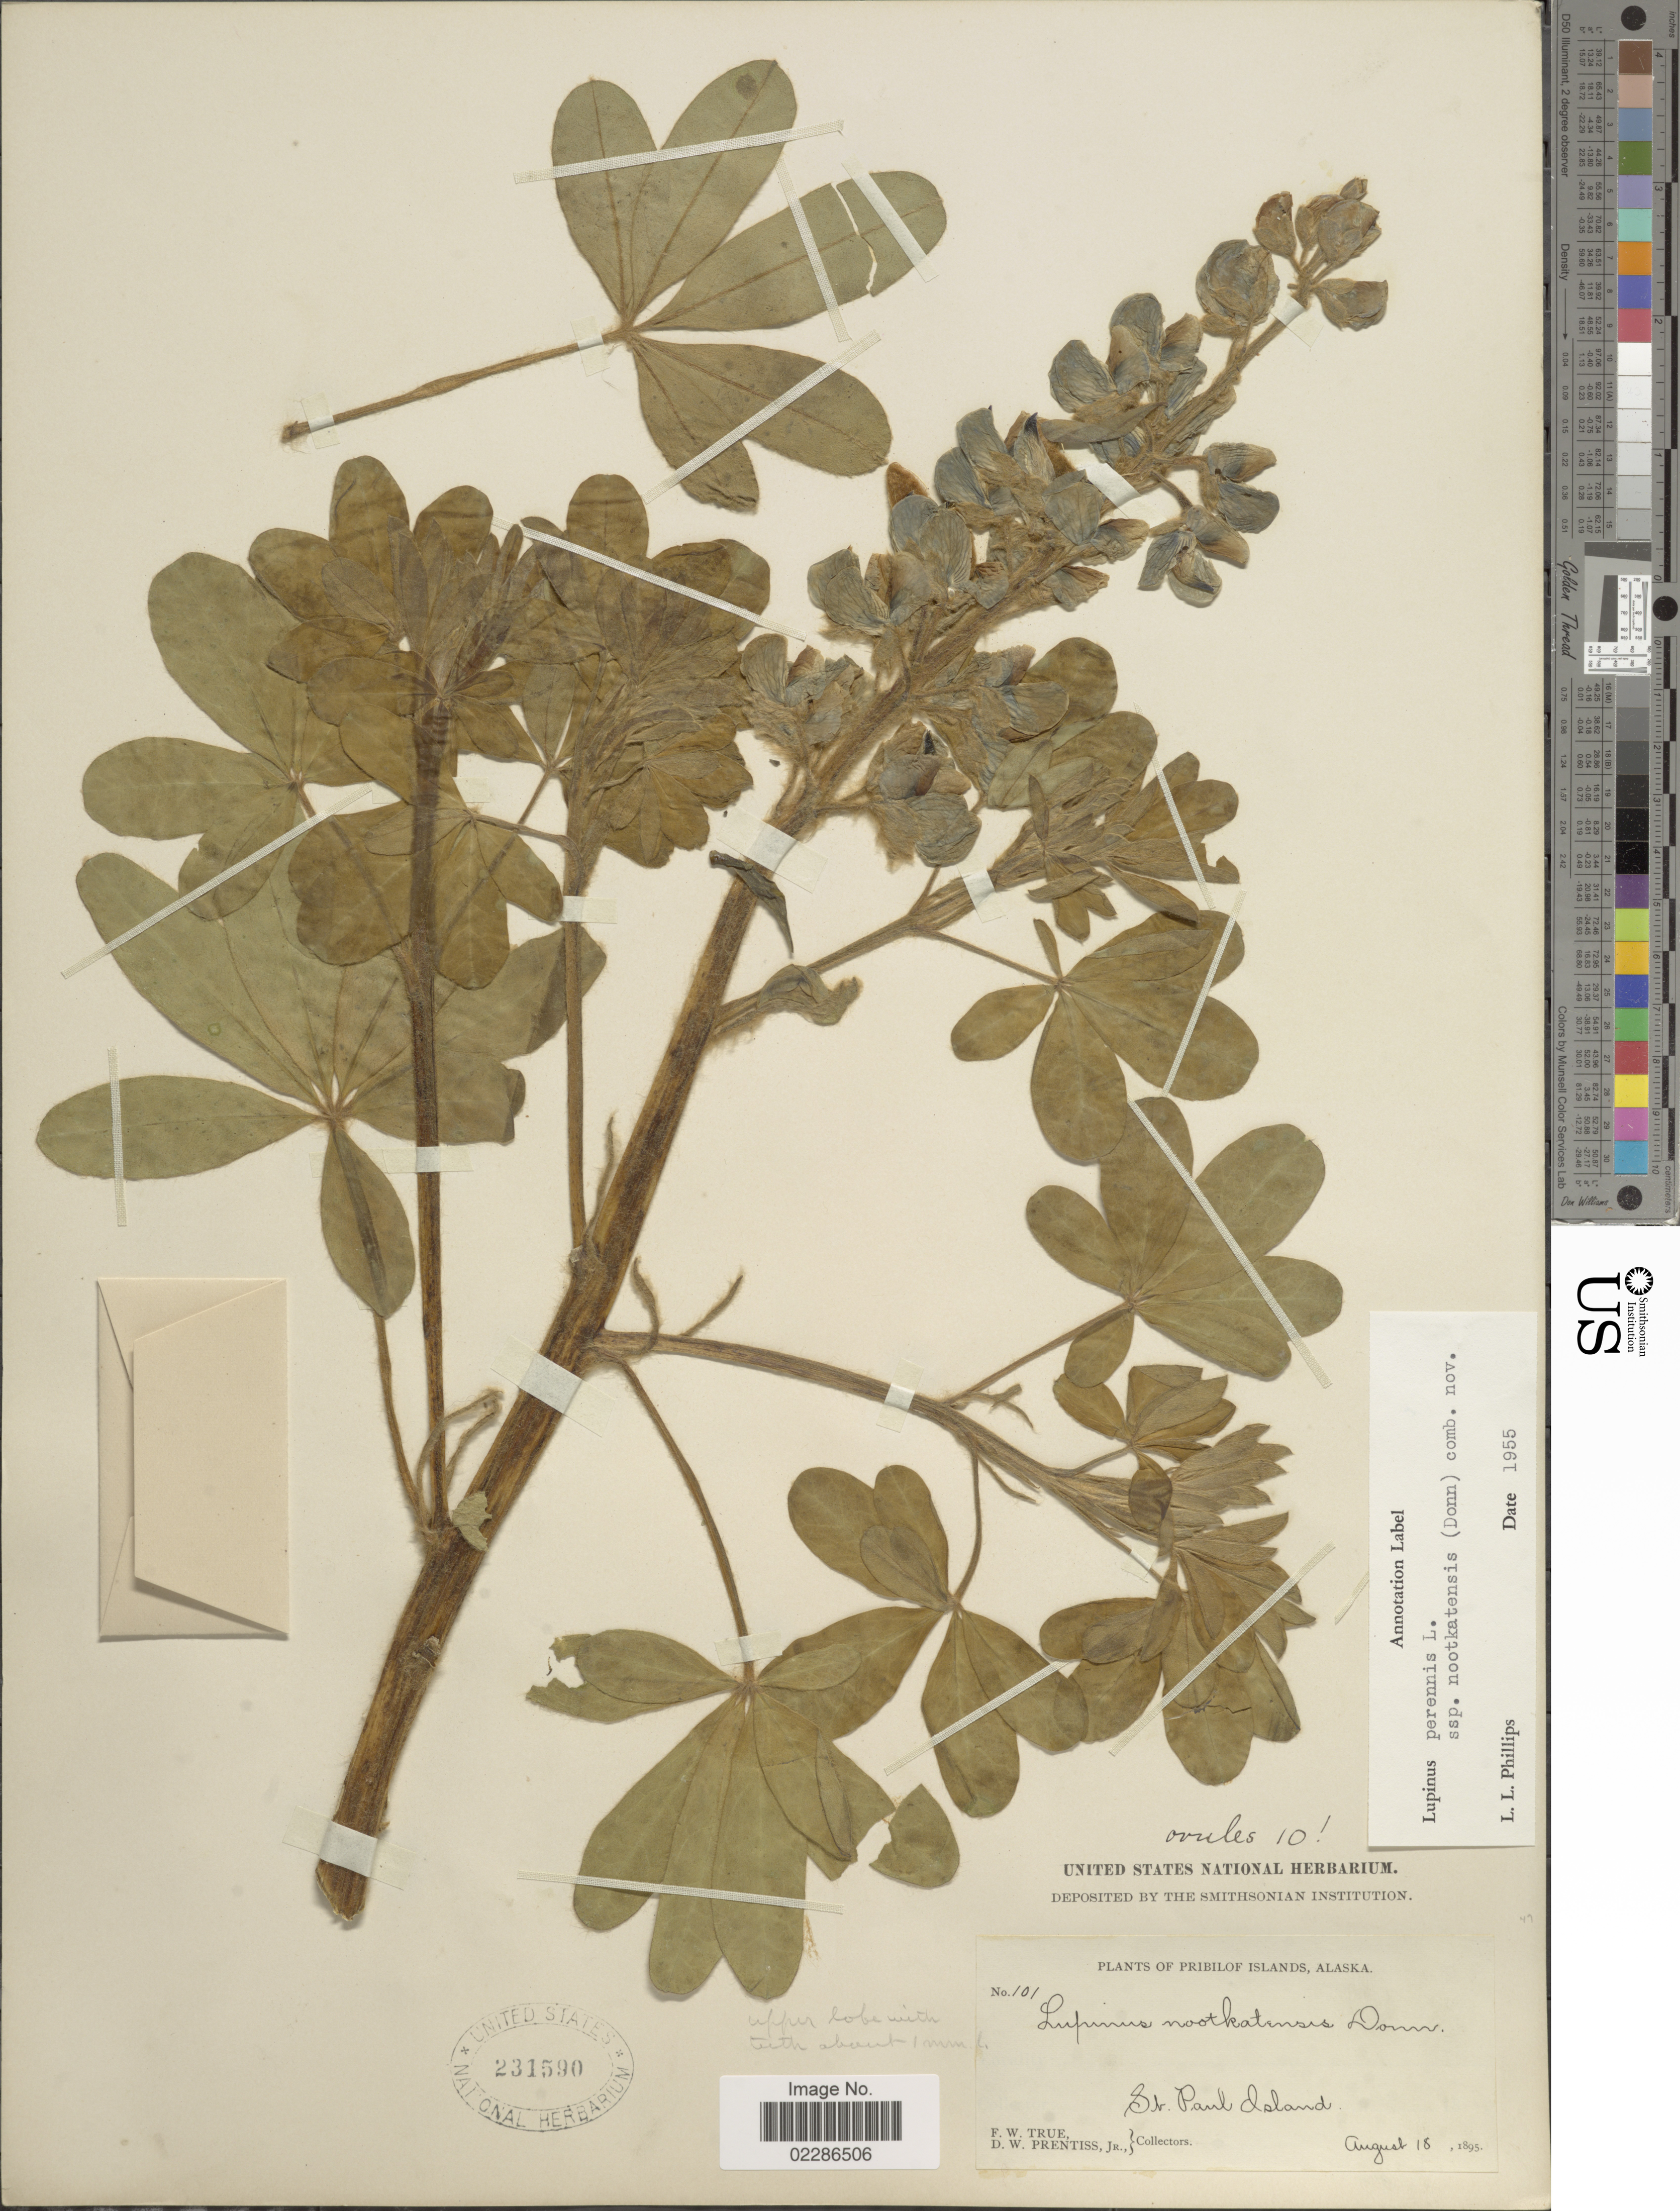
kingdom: Plantae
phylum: Tracheophyta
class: Magnoliopsida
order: Fabales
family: Fabaceae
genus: Lupinus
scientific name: Lupinus nootkatensis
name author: Donn ex Sims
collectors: F. True & D. Prentiss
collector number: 101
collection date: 1895-08-18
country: United States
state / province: Alaska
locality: Pribilof Islands, St. Paul Island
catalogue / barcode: US 231590